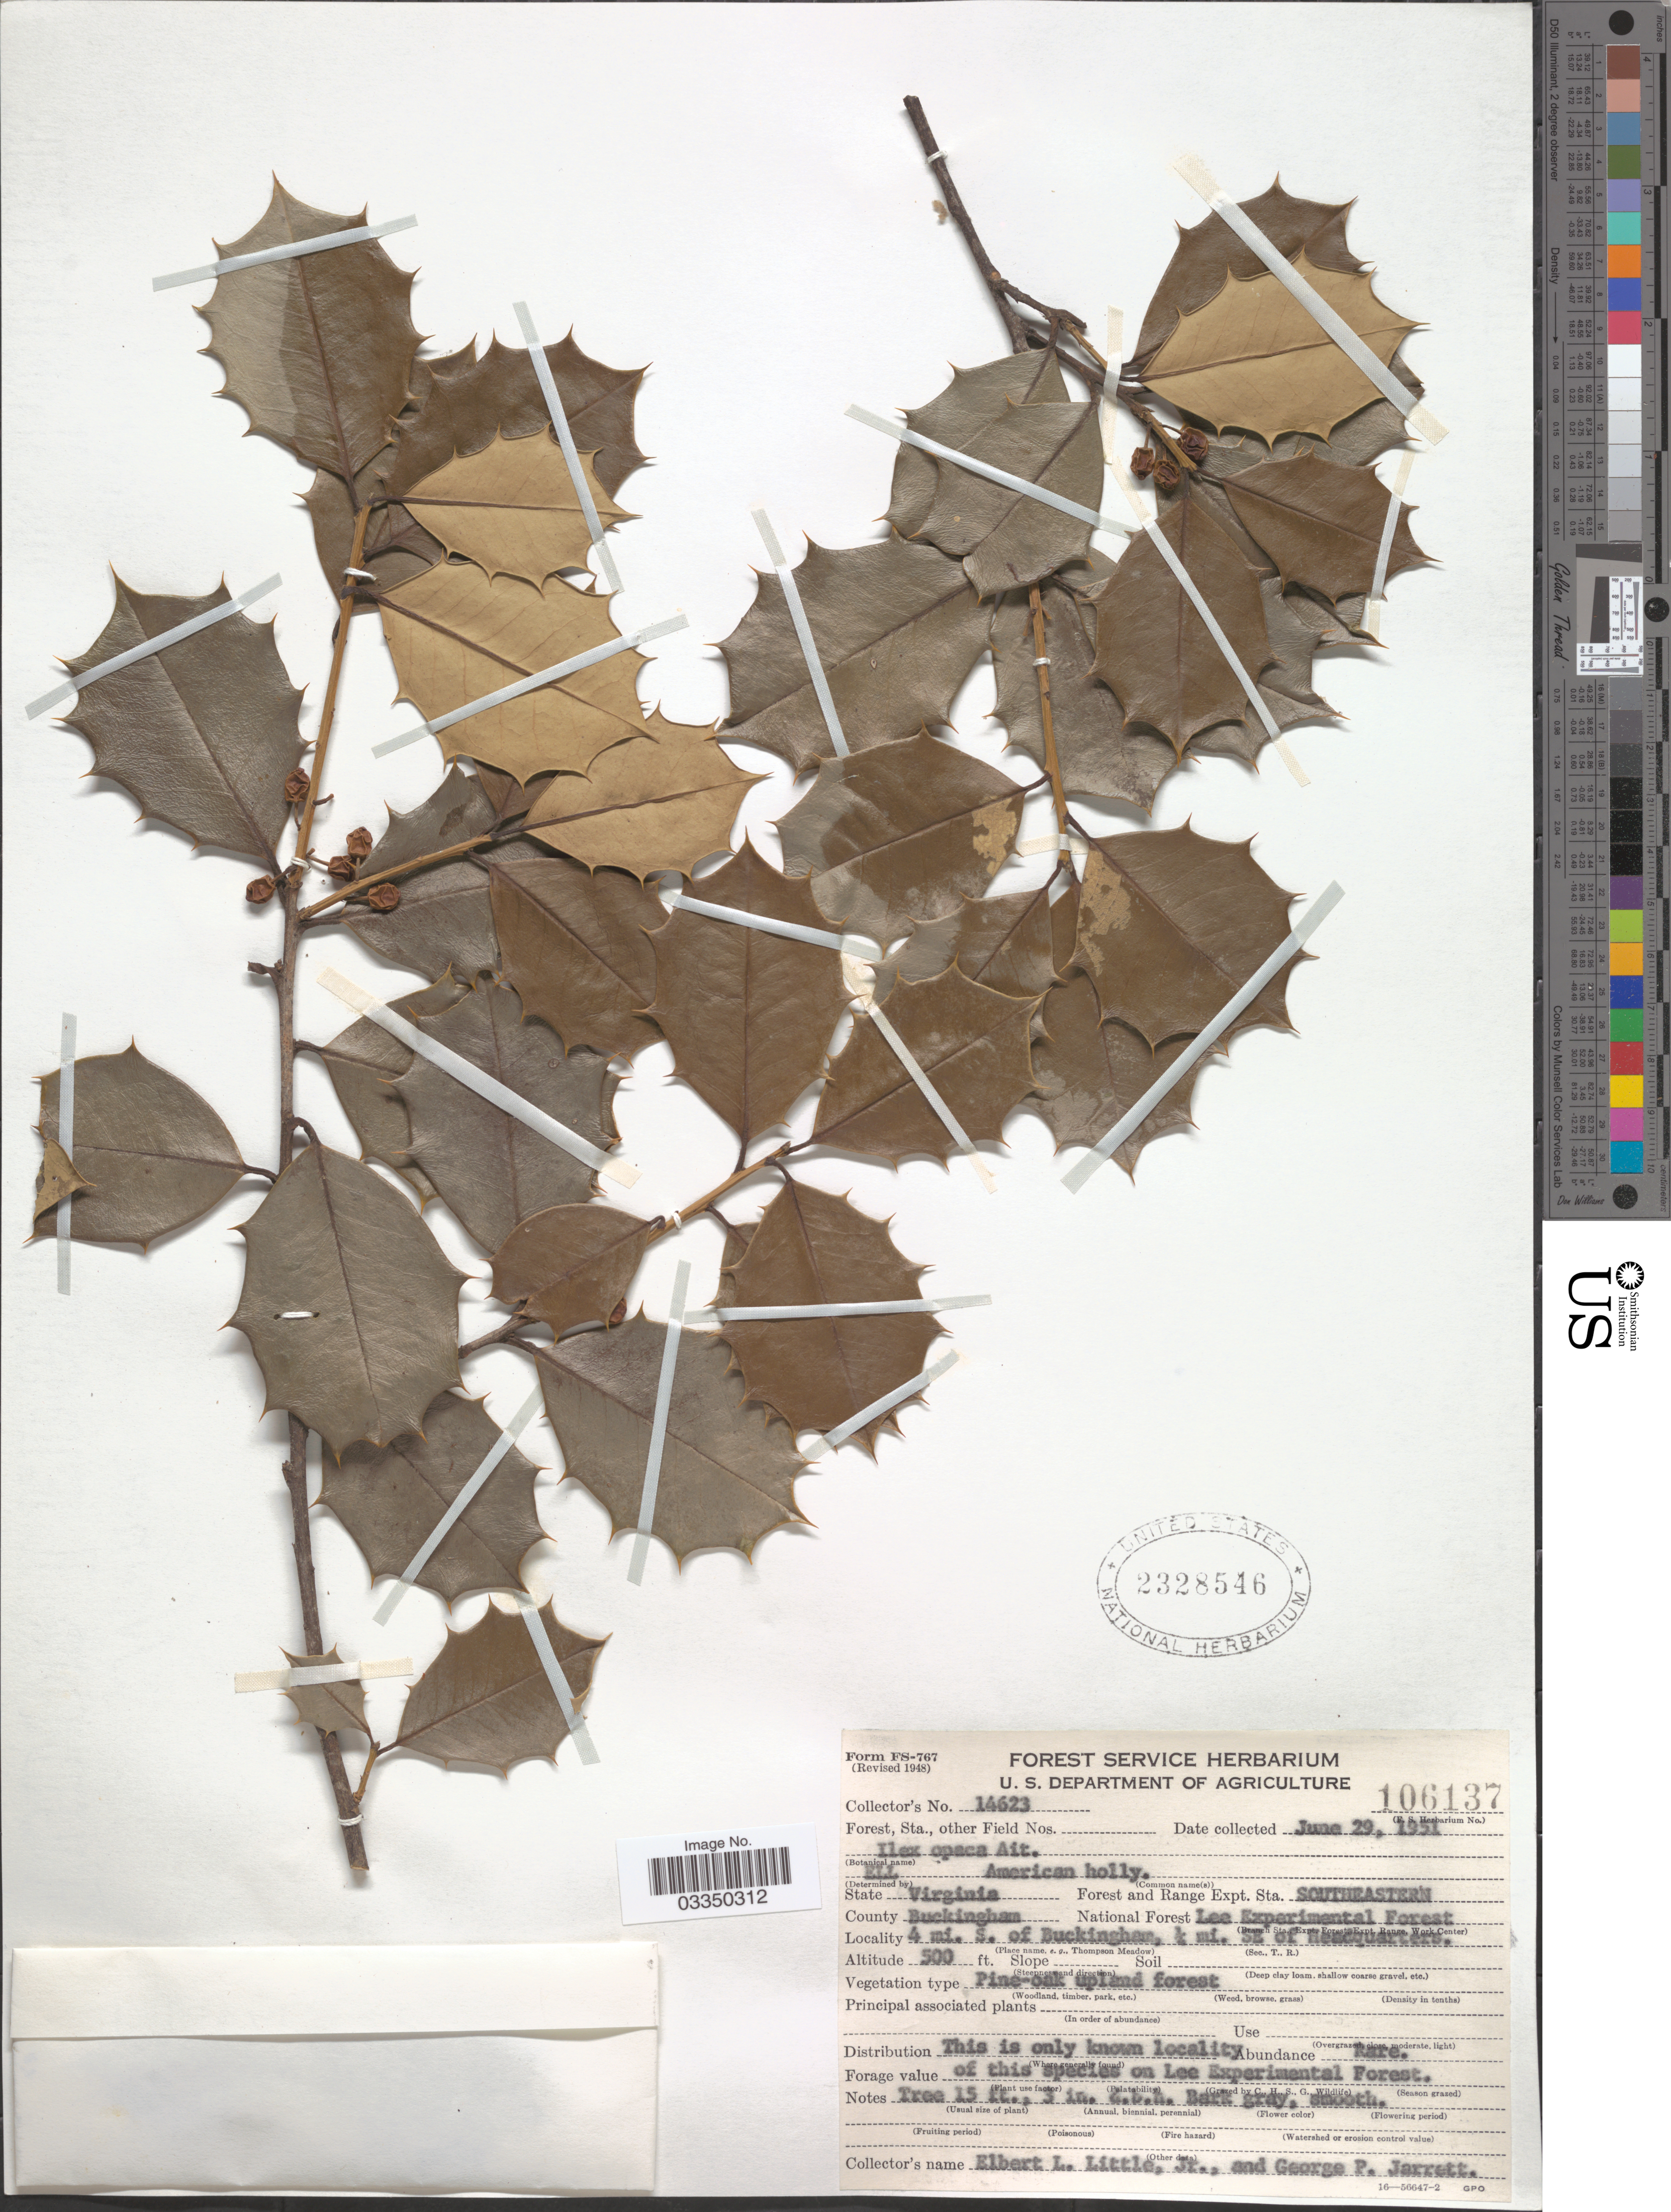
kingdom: Plantae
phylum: Tracheophyta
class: Magnoliopsida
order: Aquifoliales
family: Aquifoliaceae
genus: Ilex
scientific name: Ilex opaca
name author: Aiton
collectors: E. L. Little & G. Jarrett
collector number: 14623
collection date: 1951-06-29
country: United States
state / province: Virginia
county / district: Buckingham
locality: Forest and Range Expt. Sta. Southeastern. County Buckingham. National Forest Lee Experimental Forest. 4 mi. S. of Buckingham, ½ mi. SE of Headquarters.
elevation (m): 152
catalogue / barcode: US 2328546